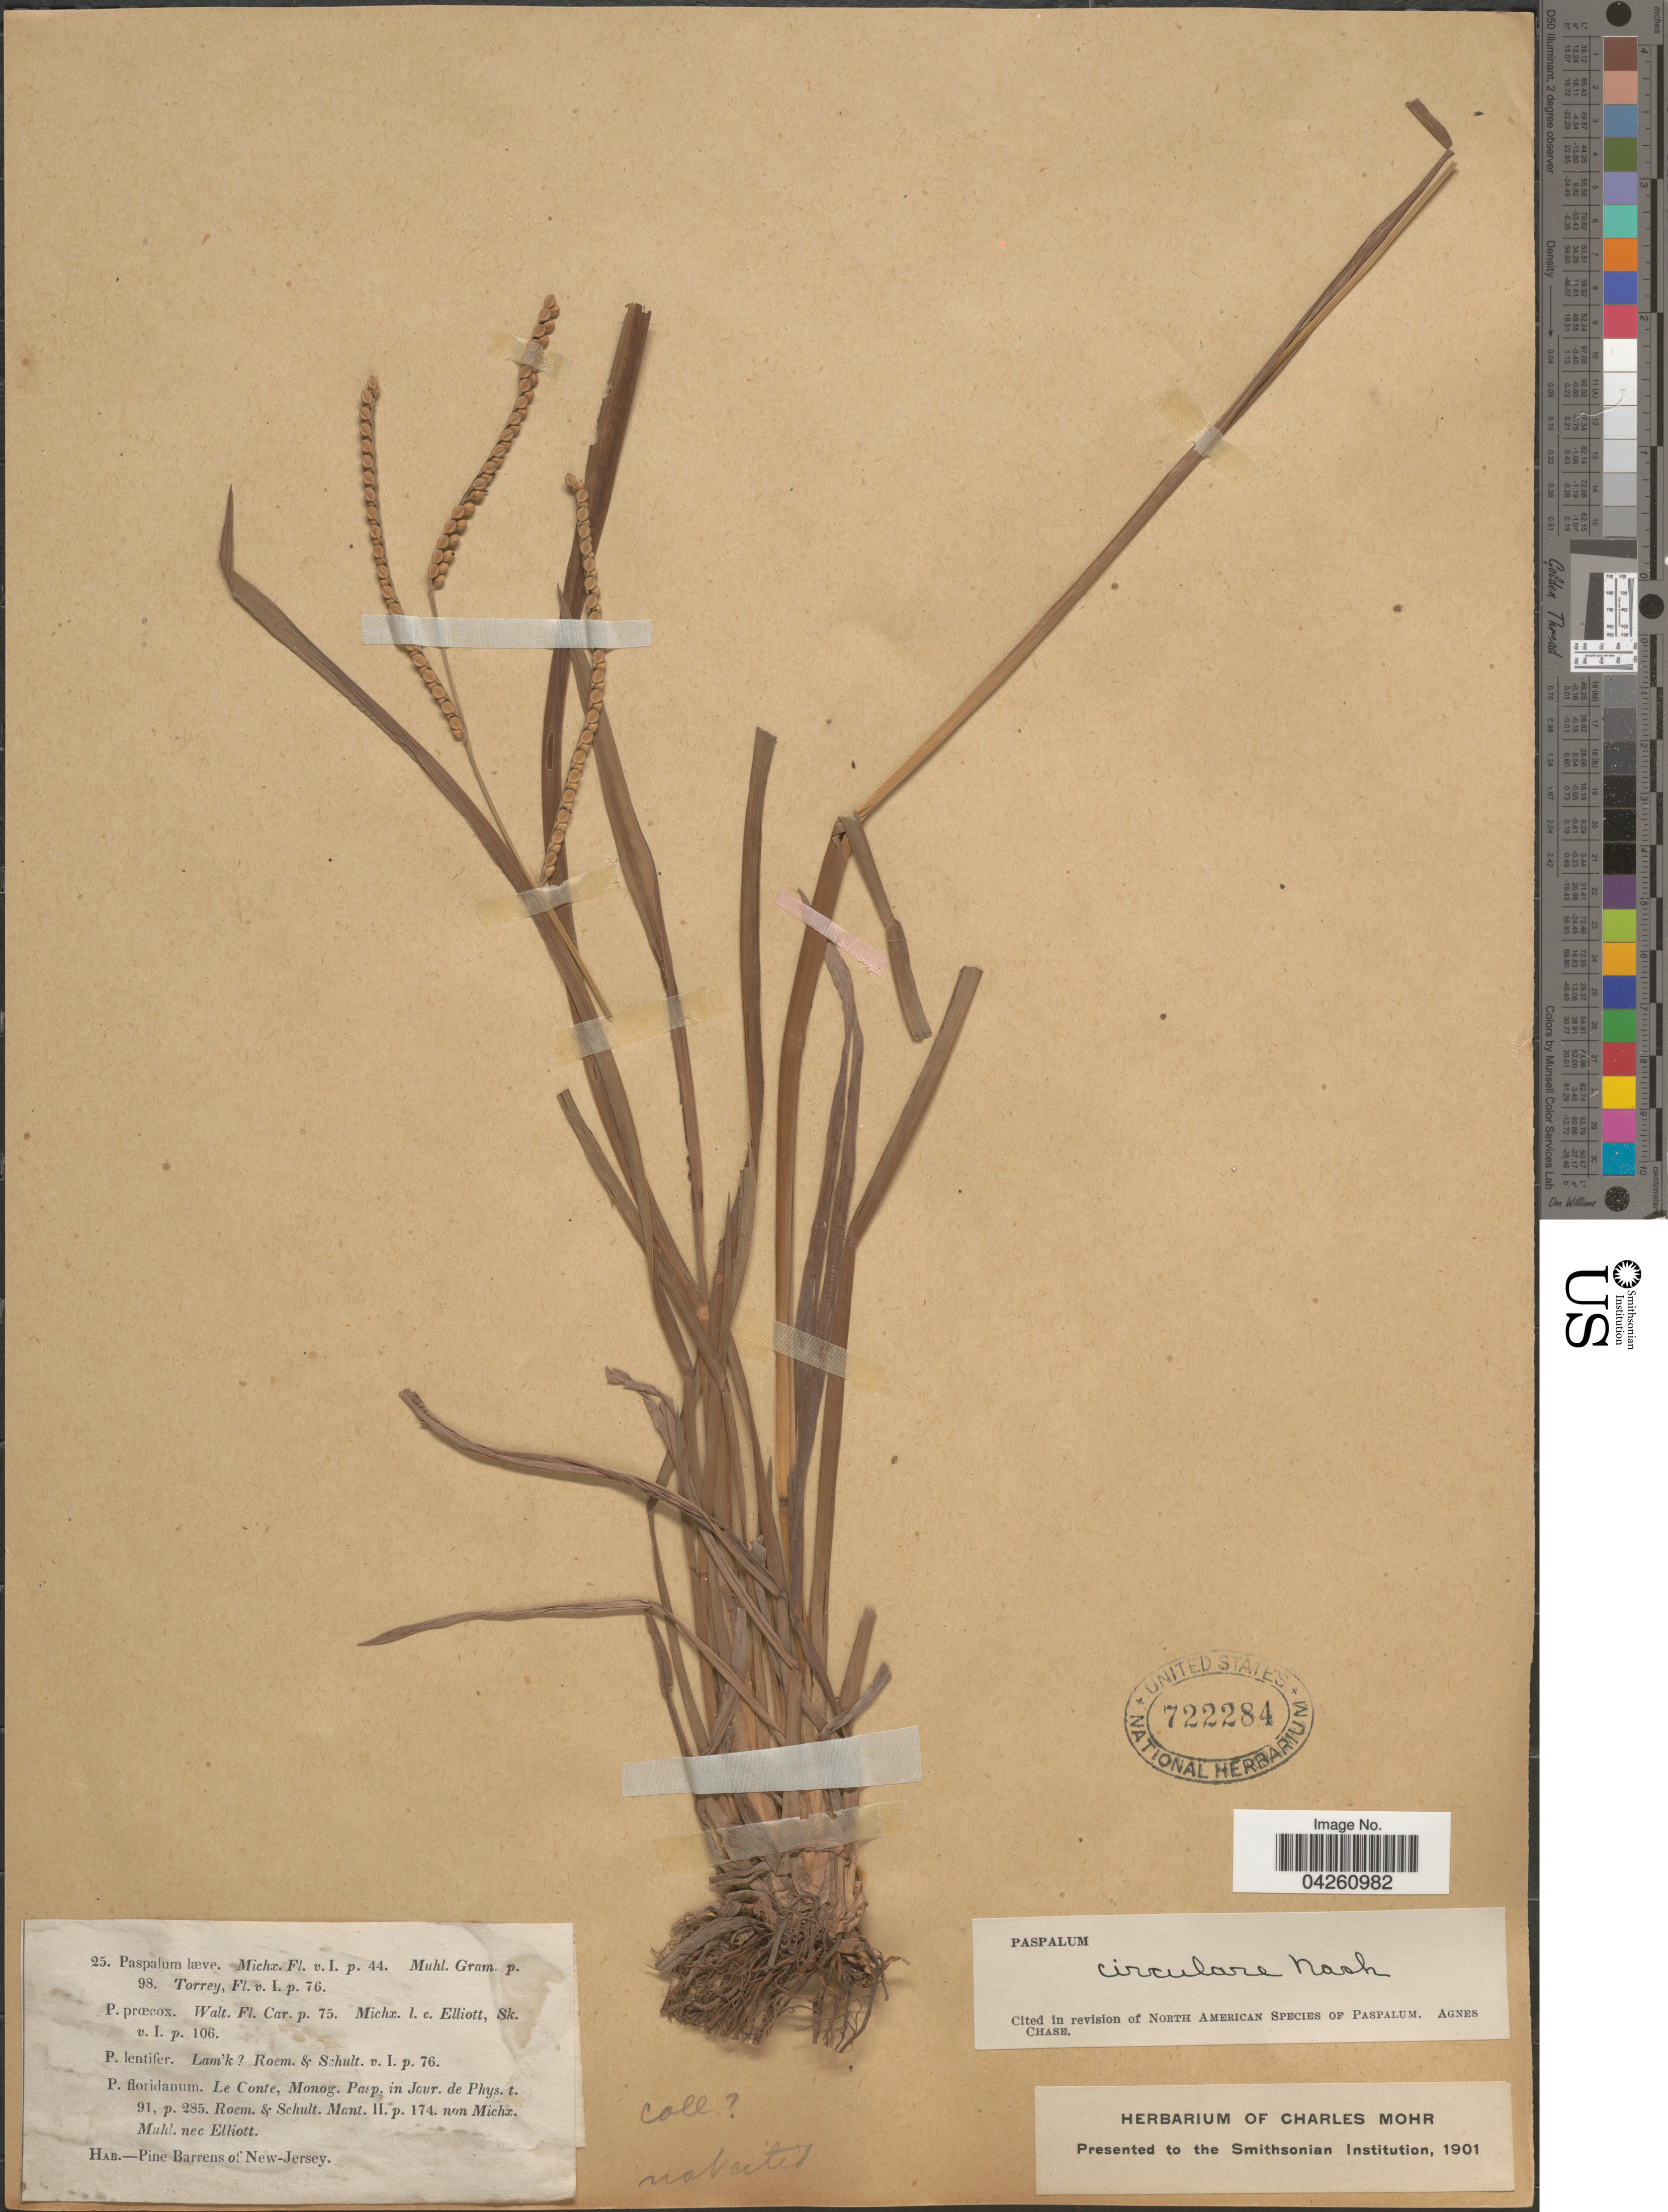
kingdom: Plantae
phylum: Tracheophyta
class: Liliopsida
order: Poales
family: Poaceae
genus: Paspalum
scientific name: Paspalum circulare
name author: Nash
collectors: ex herb. Charles Mohr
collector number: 25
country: United States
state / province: New Jersey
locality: Pine Barrens of New-Jersey.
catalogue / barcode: US 722284